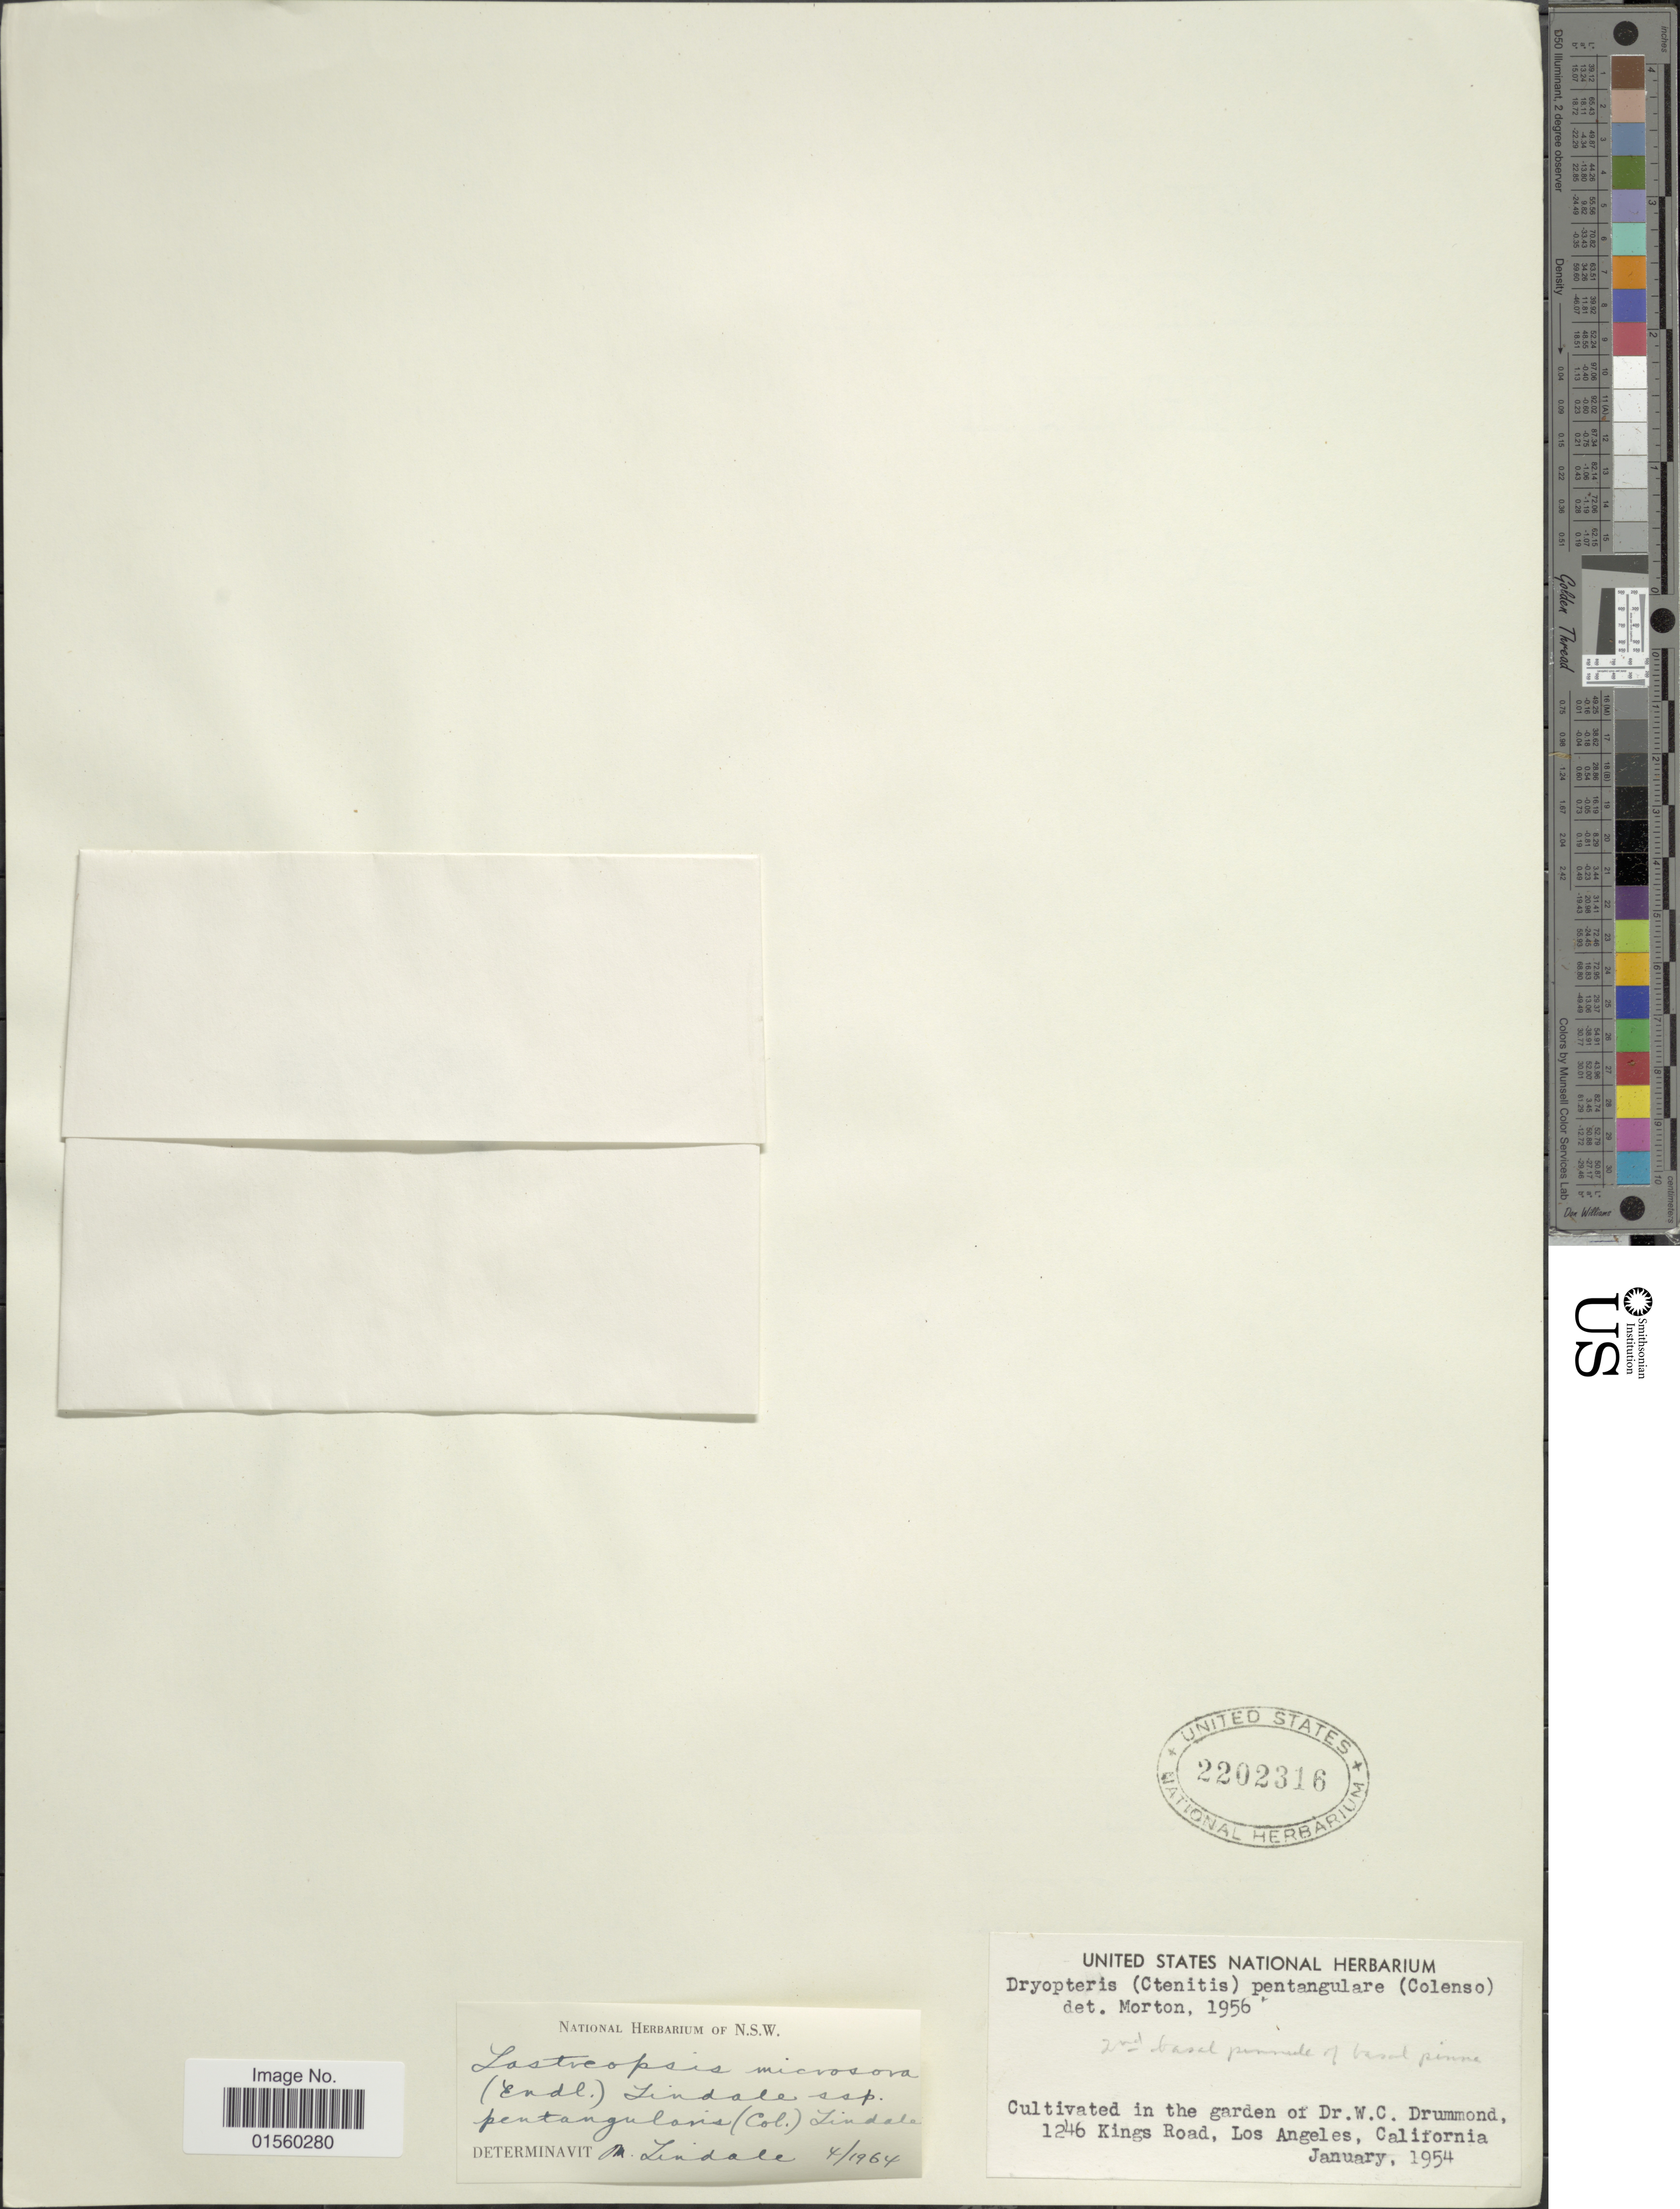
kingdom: Plantae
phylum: Tracheophyta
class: Polypodiopsida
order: Polypodiales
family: Dryopteridaceae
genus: Parapolystichum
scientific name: Parapolystichum microsorum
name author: (Endl.) Labiak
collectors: U.S. National Herbarium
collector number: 1246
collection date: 1954-01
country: United States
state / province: California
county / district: Los Angeles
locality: In the garden of Dr. W.C. Drummond, 1246 Kings Road, Los Angeles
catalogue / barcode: US 2202316